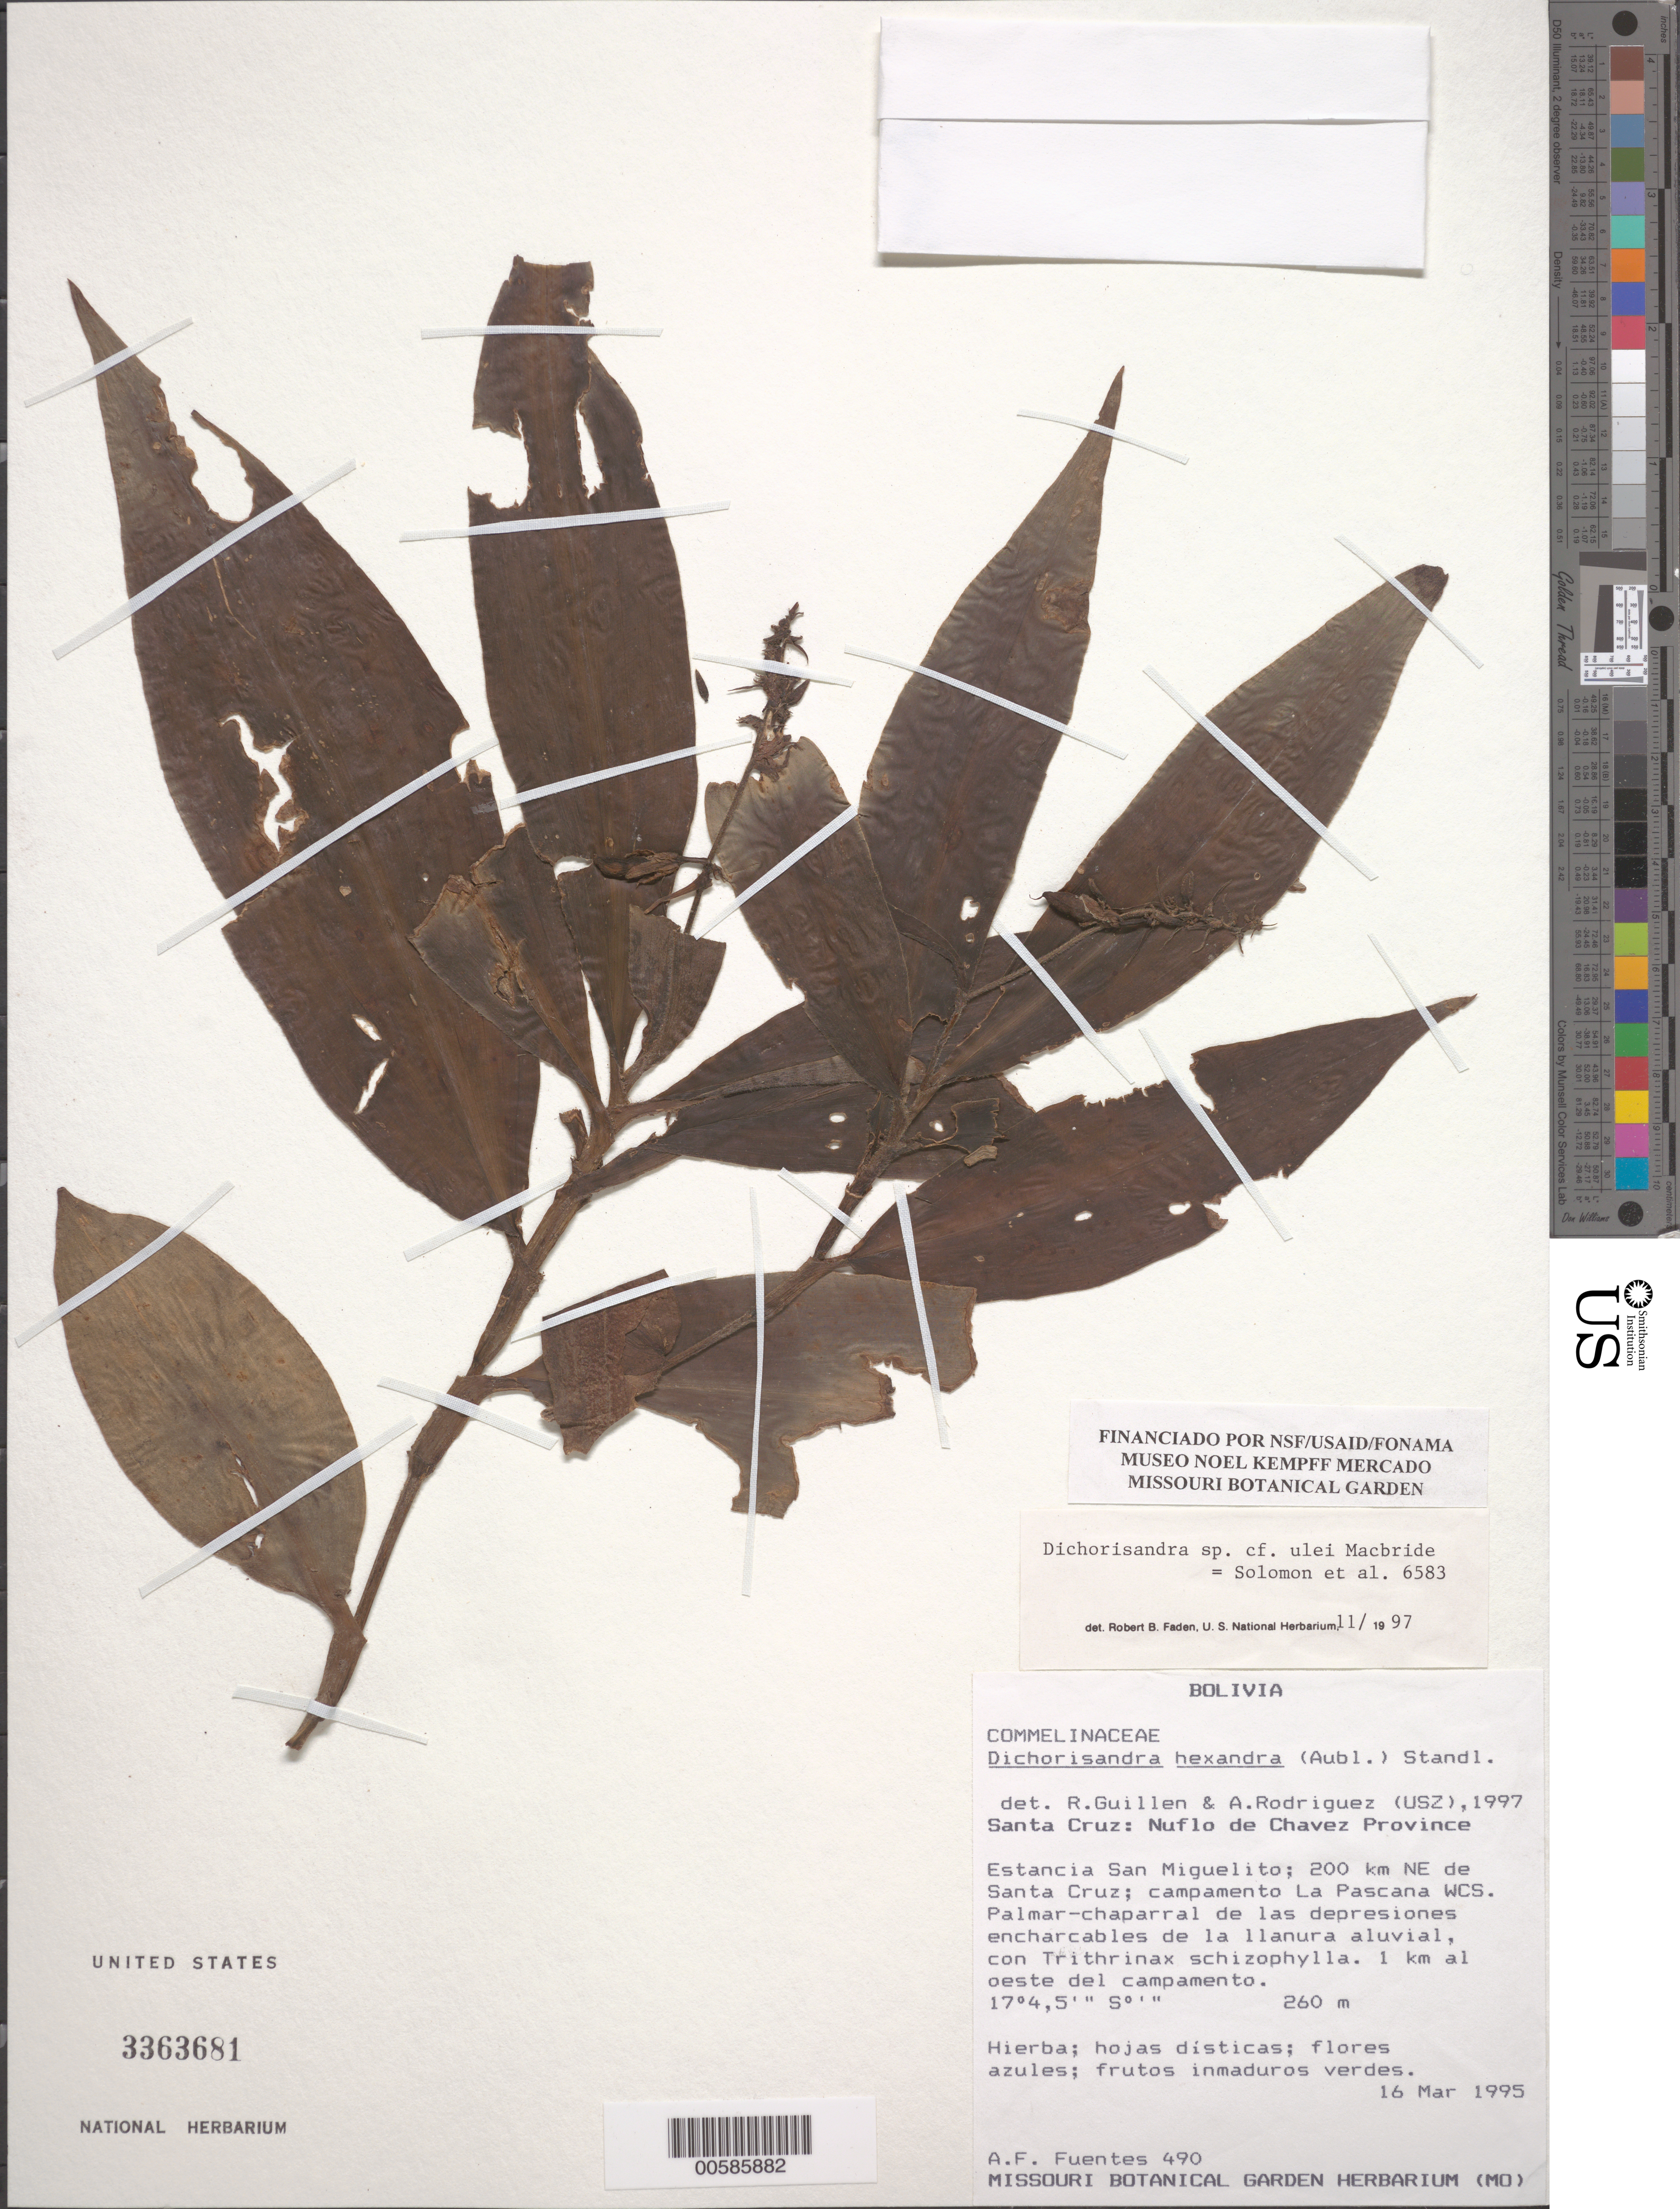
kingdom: Plantae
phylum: Tracheophyta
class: Liliopsida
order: Commelinales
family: Commelinaceae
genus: Dichorisandra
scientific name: Dichorisandra hexandra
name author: (Aubl.) Standl.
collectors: A. F. Fuentes C.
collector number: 490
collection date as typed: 16 Mar 1995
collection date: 1995-03-16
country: Bolivia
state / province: Santa Cruz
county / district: Ñuflo de Chávez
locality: Sal Miguelito, NE of Santa Cruz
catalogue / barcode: US 3363681